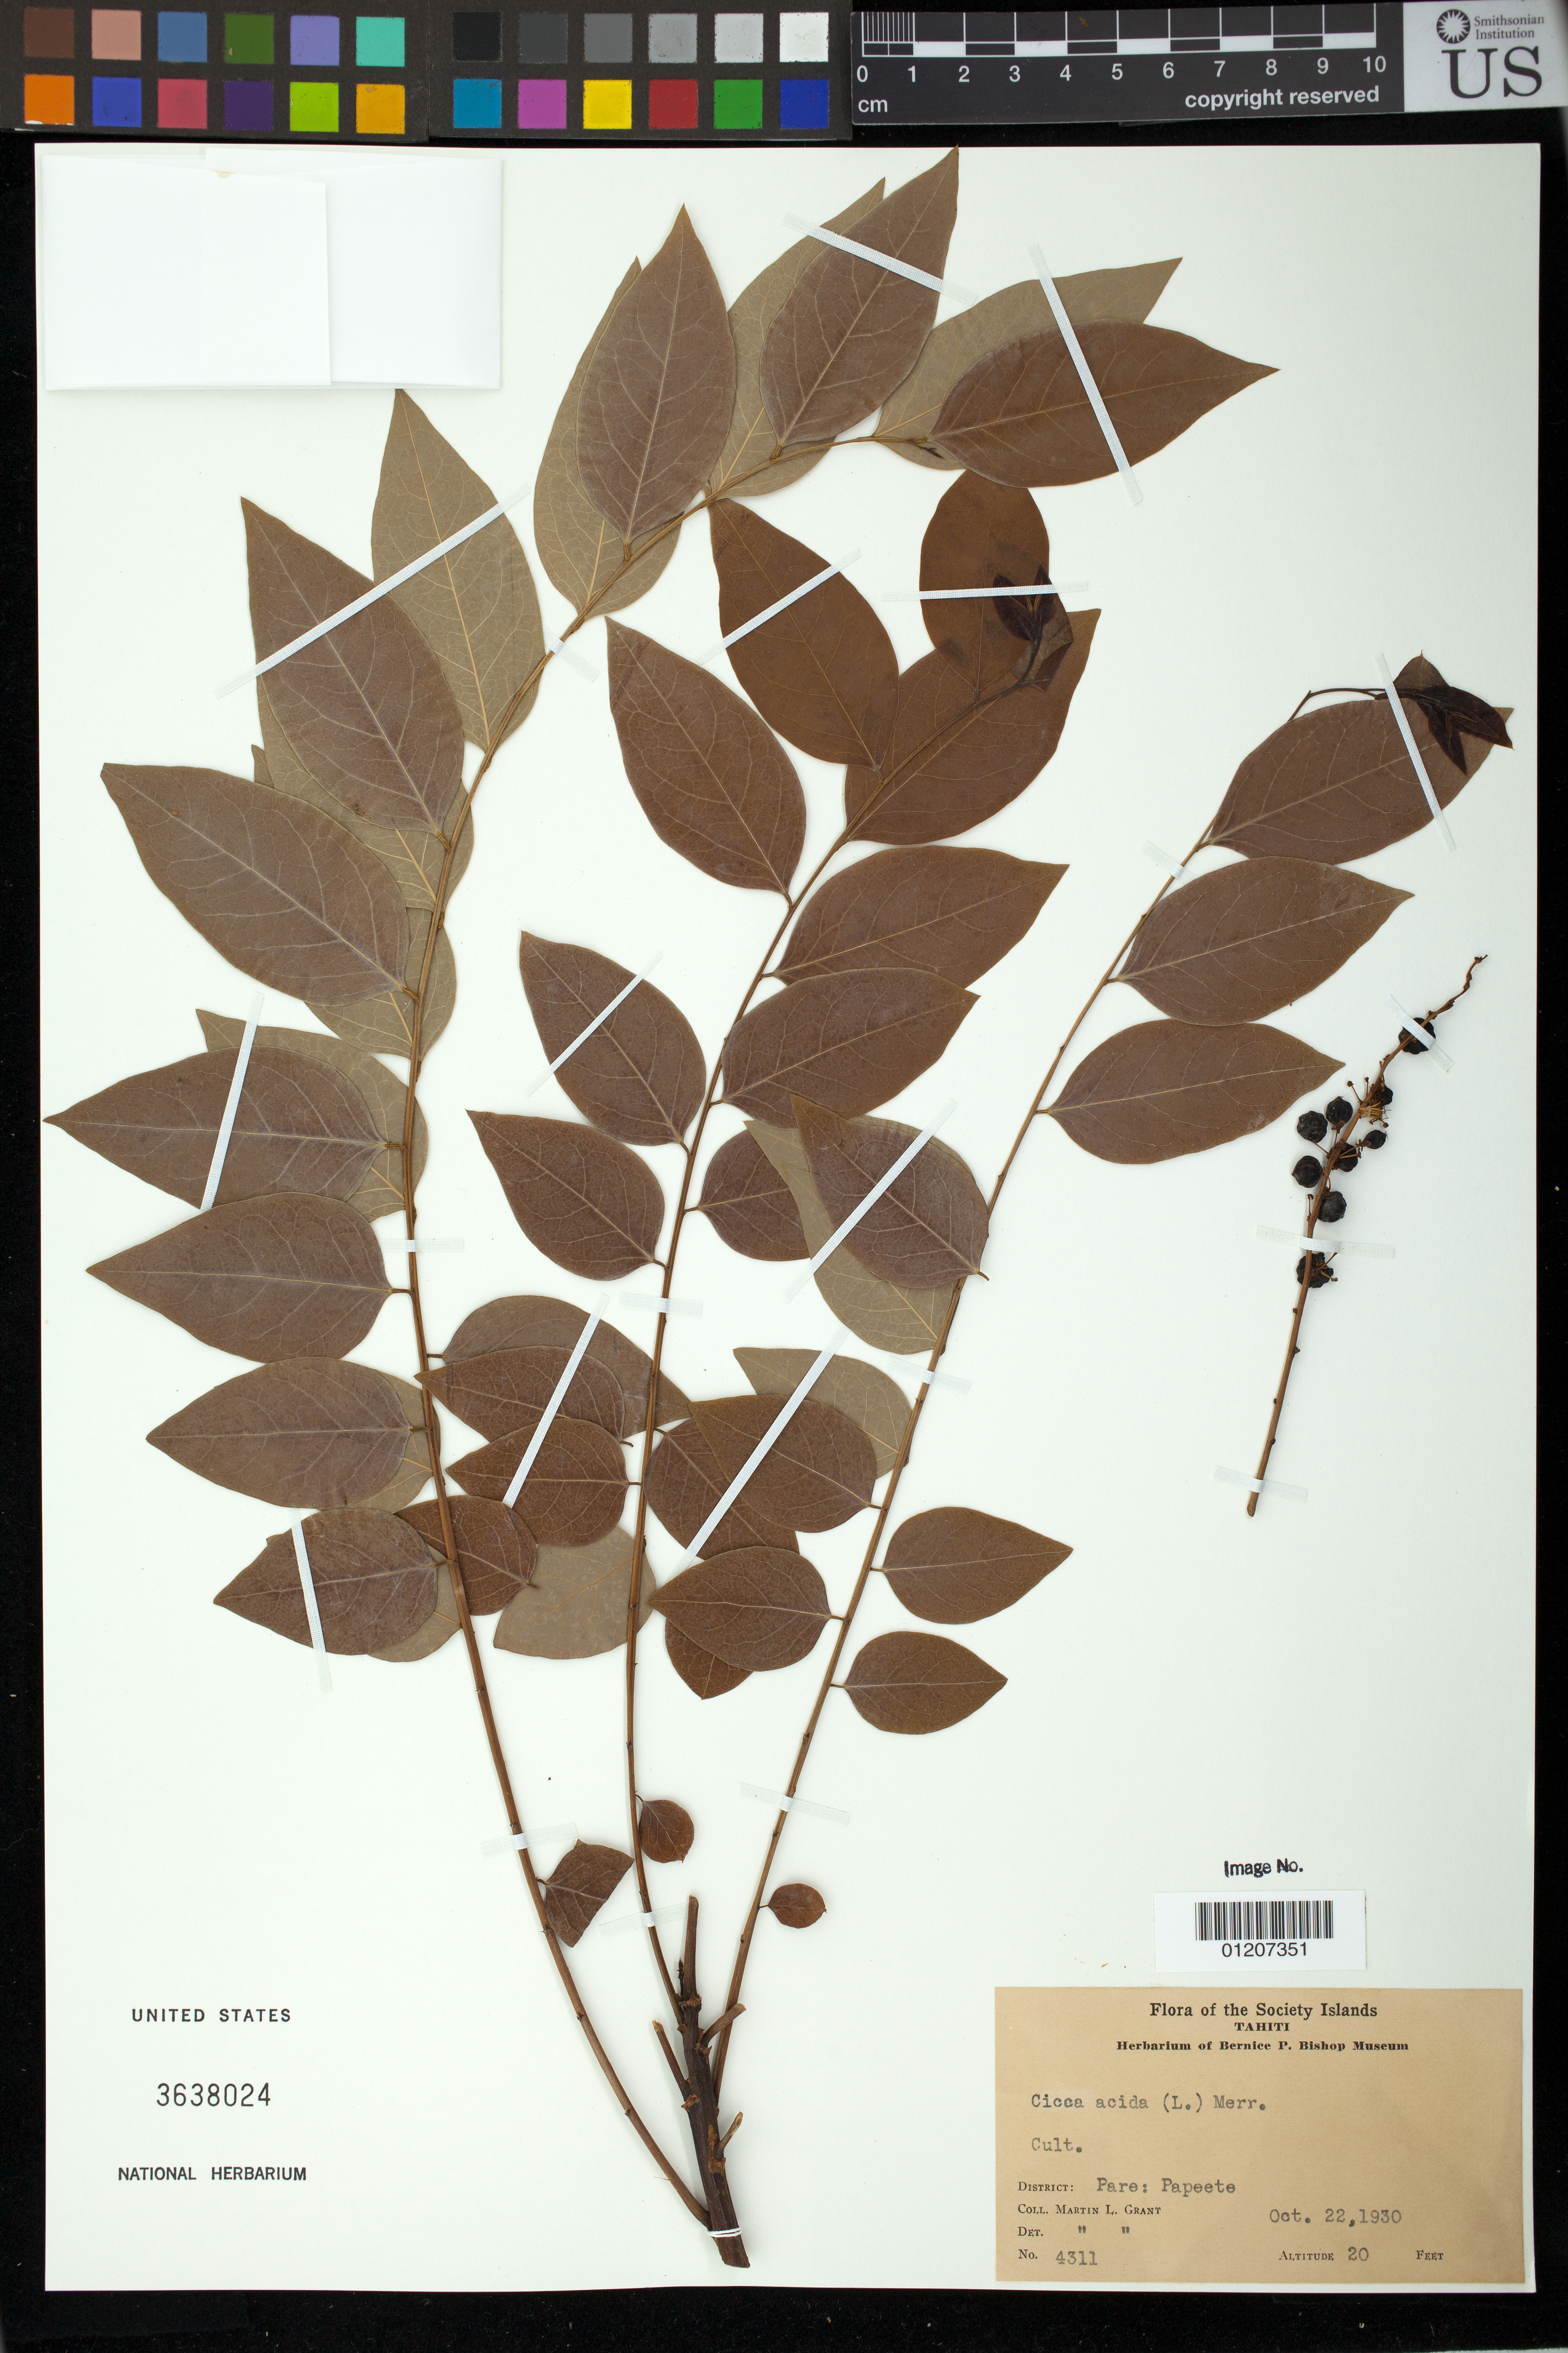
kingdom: Plantae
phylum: Tracheophyta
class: Magnoliopsida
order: Malpighiales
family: Phyllanthaceae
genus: Cicca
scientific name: Cicca acida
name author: (L.) Merr.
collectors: M. L. Grant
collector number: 4311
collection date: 1930-10-22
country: French Polynesia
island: Tahiti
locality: Pare: Papeete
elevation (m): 6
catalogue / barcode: US 3638024